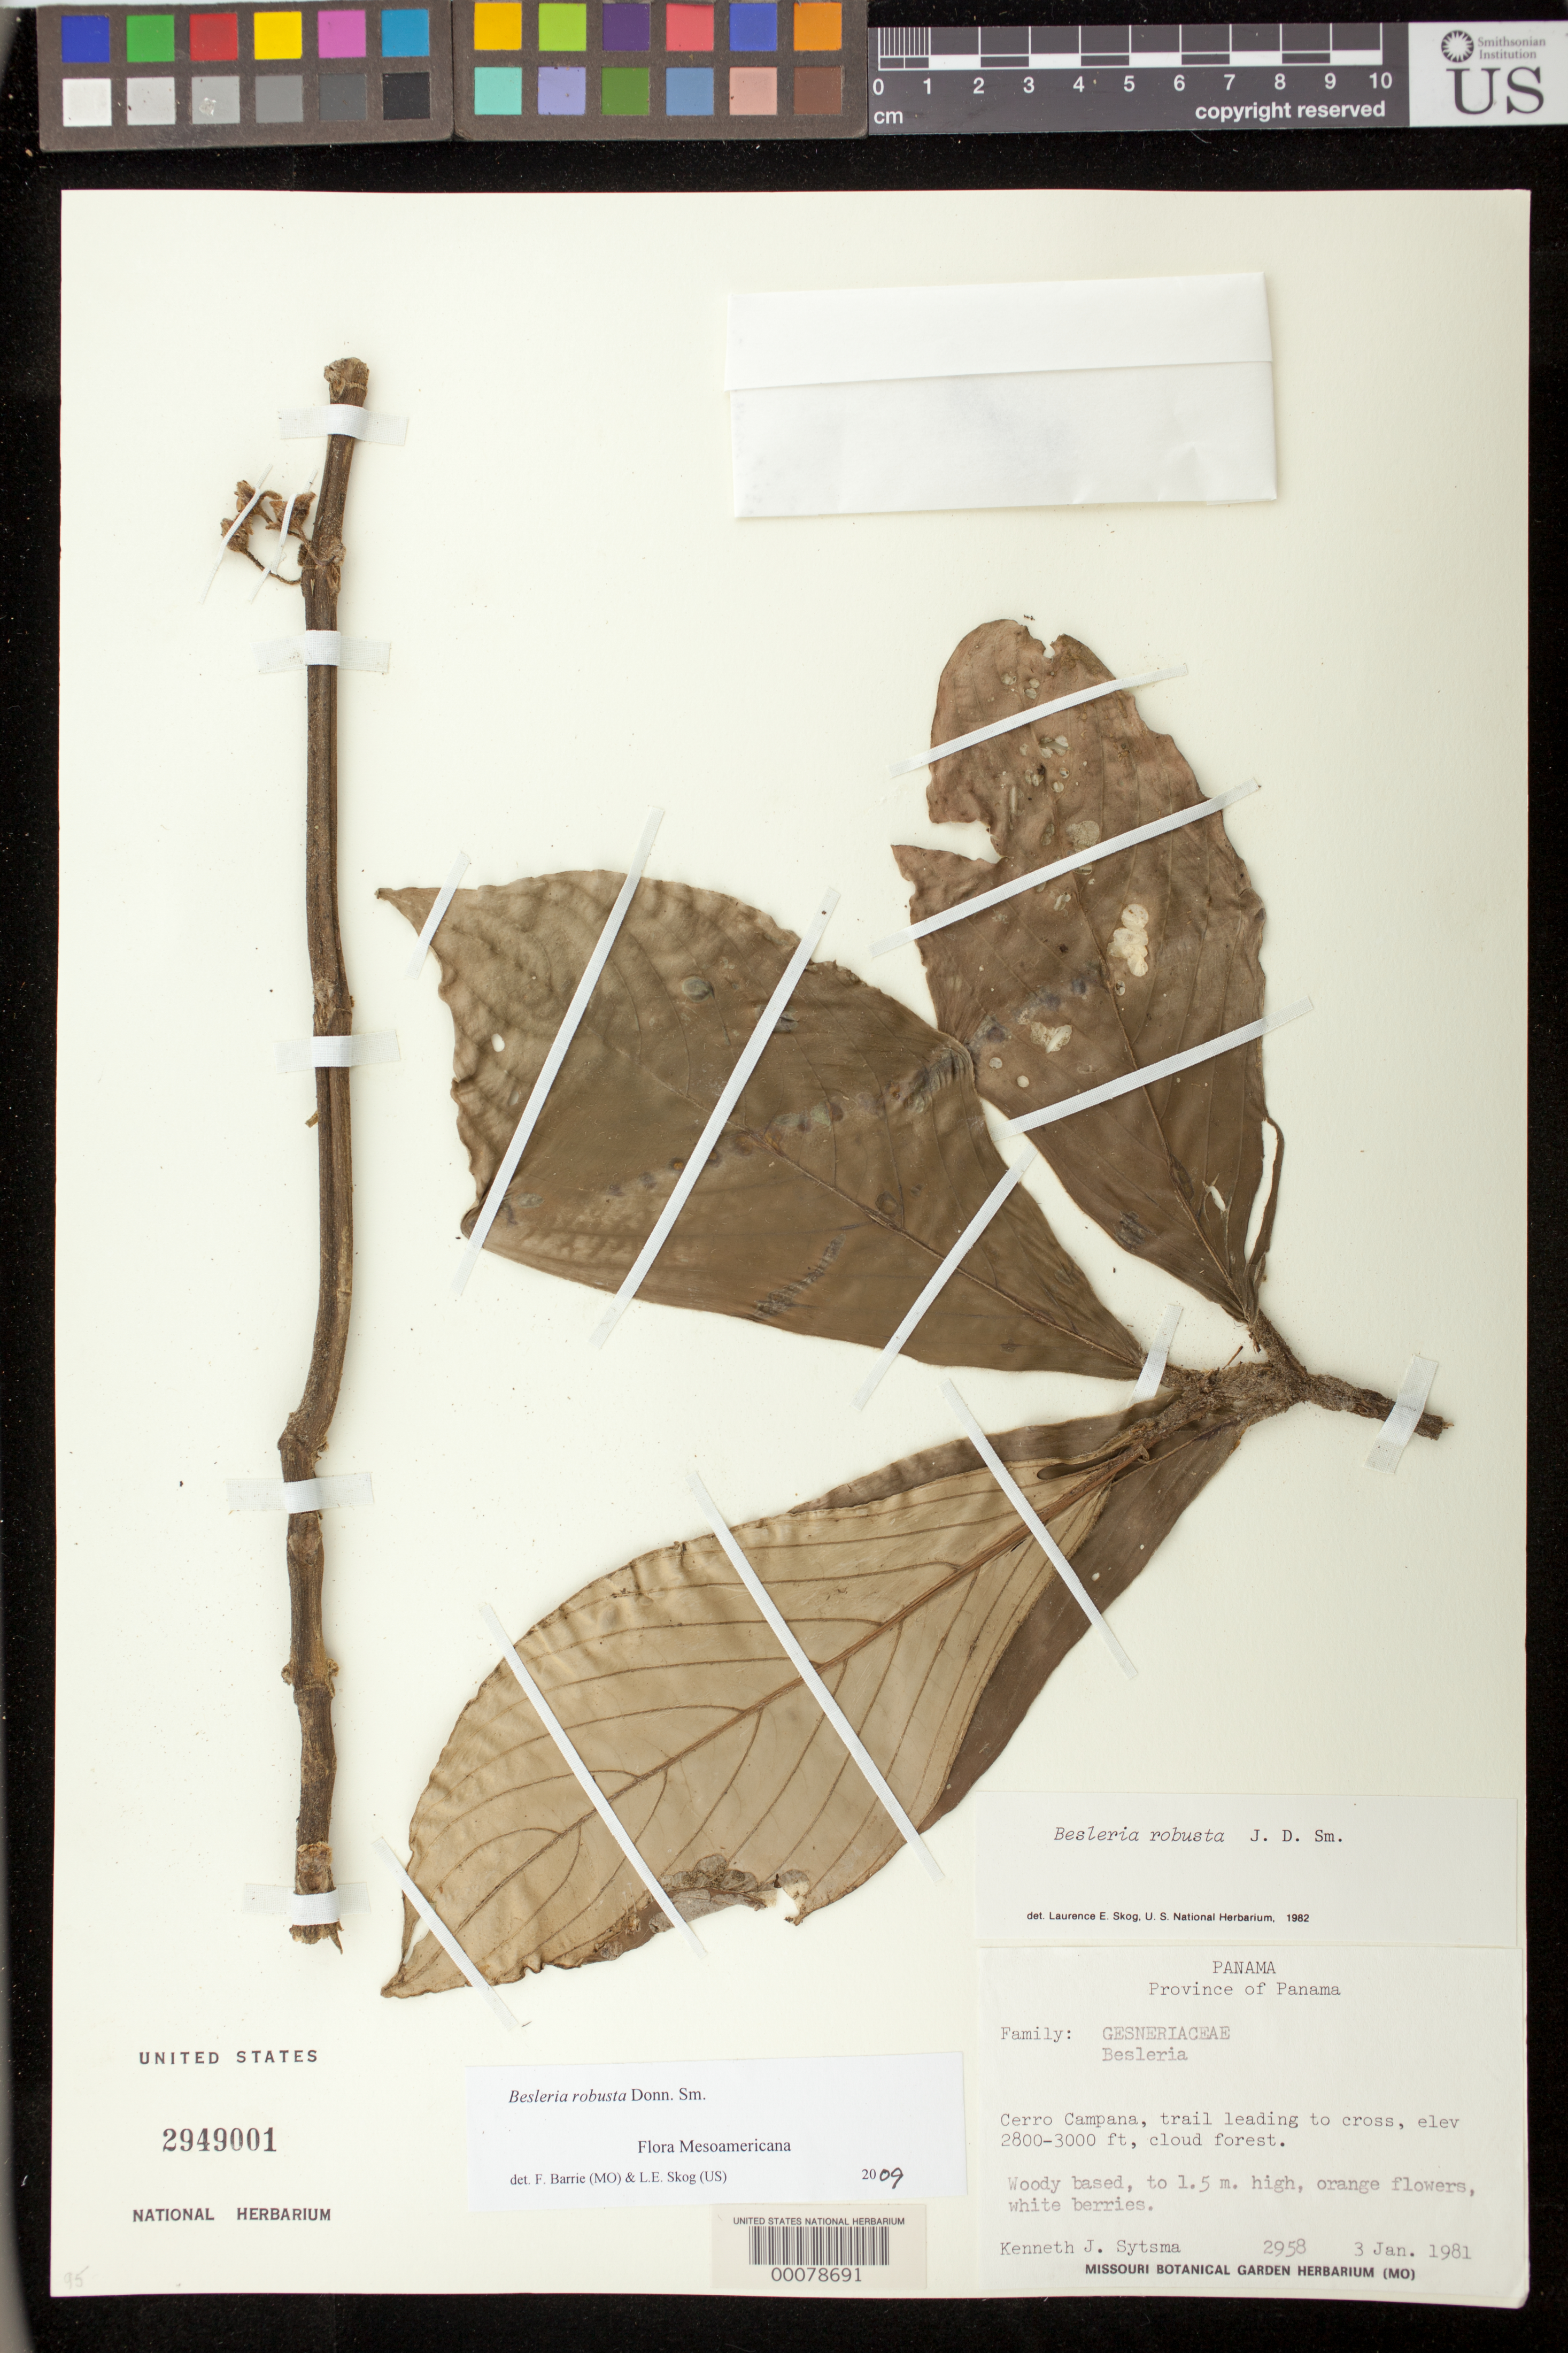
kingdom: Plantae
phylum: Tracheophyta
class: Magnoliopsida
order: Lamiales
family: Gesneriaceae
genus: Besleria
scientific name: Besleria robusta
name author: Donn. Sm.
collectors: K. J. Sytsma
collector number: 2958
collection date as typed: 03 Jan 1981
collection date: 1981-01-03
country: Panama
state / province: Panamá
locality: Cerro Campana, trail leading to Cross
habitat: Cloud forest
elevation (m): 853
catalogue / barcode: US 2949001